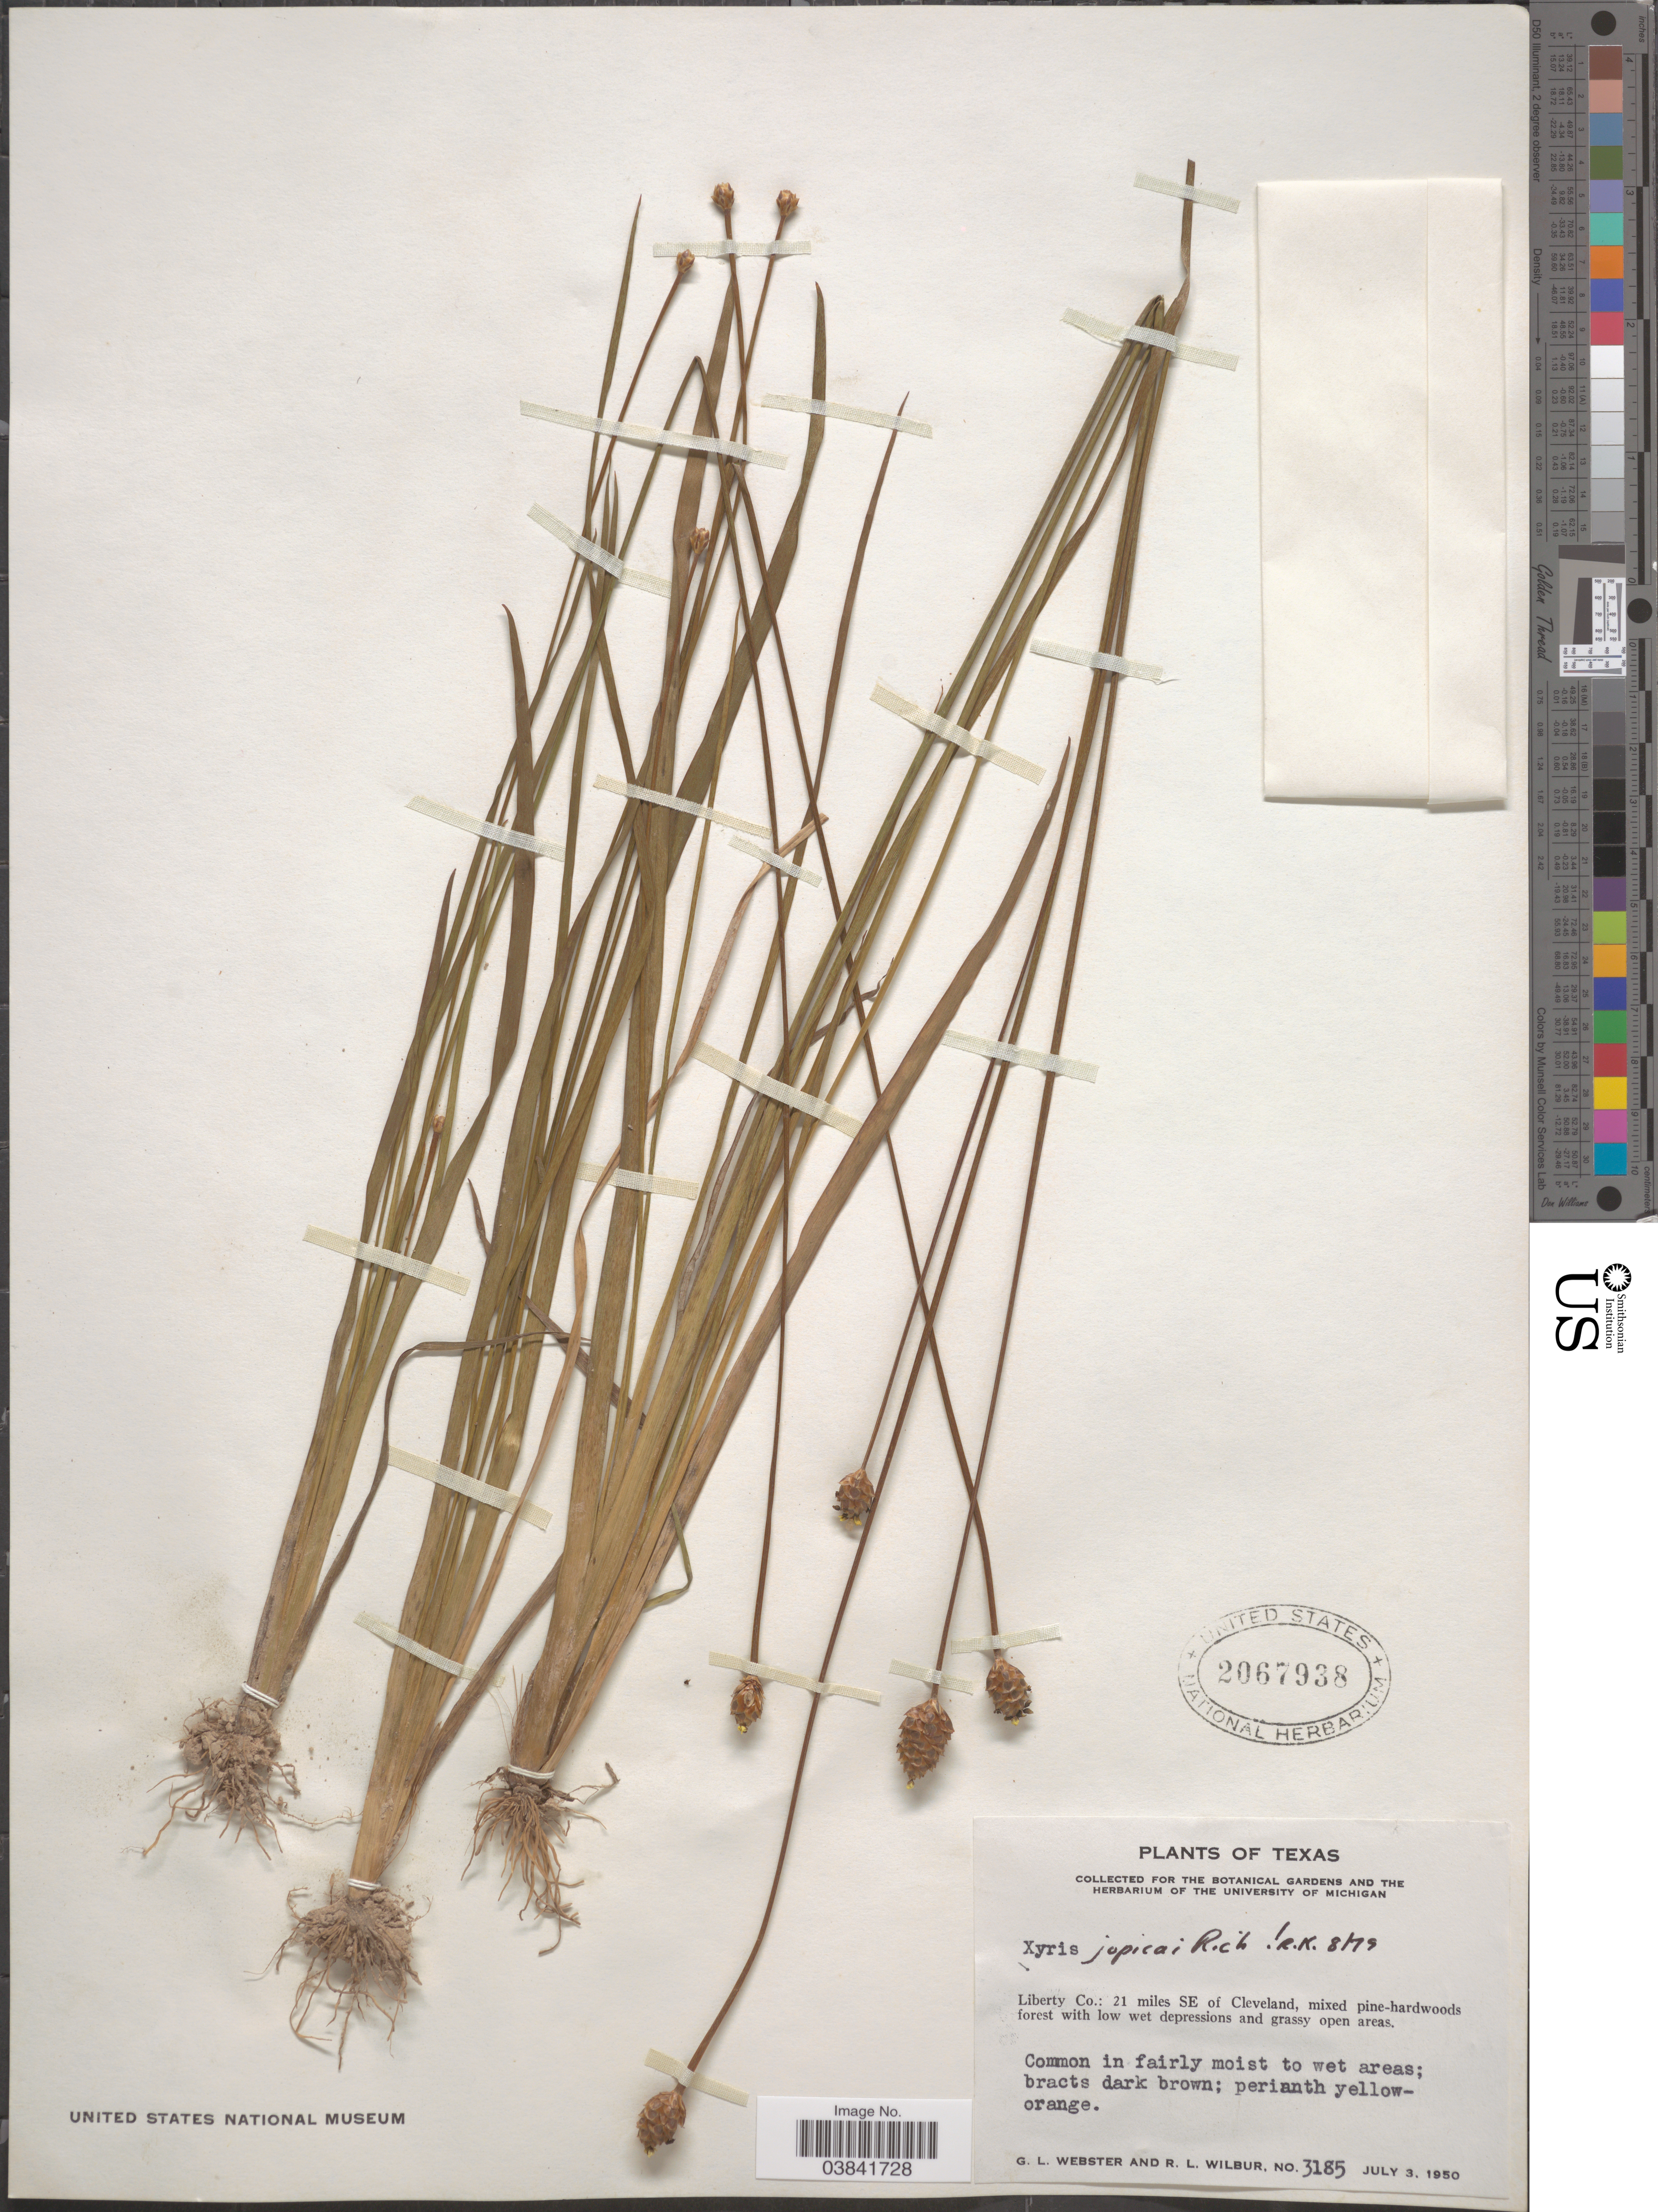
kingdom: Plantae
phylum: Tracheophyta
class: Liliopsida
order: Poales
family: Xyridaceae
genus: Xyris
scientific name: Xyris jupicai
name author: Rich.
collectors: G. L. Webster & R. L. Wilbur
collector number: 3185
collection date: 1950-07-03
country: United States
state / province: Texas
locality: Liberty Co.: 21 miles SE of Cleveland, mixed pine-hardwoods forest with low wet depressions and grassy open areas.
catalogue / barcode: US 2067938